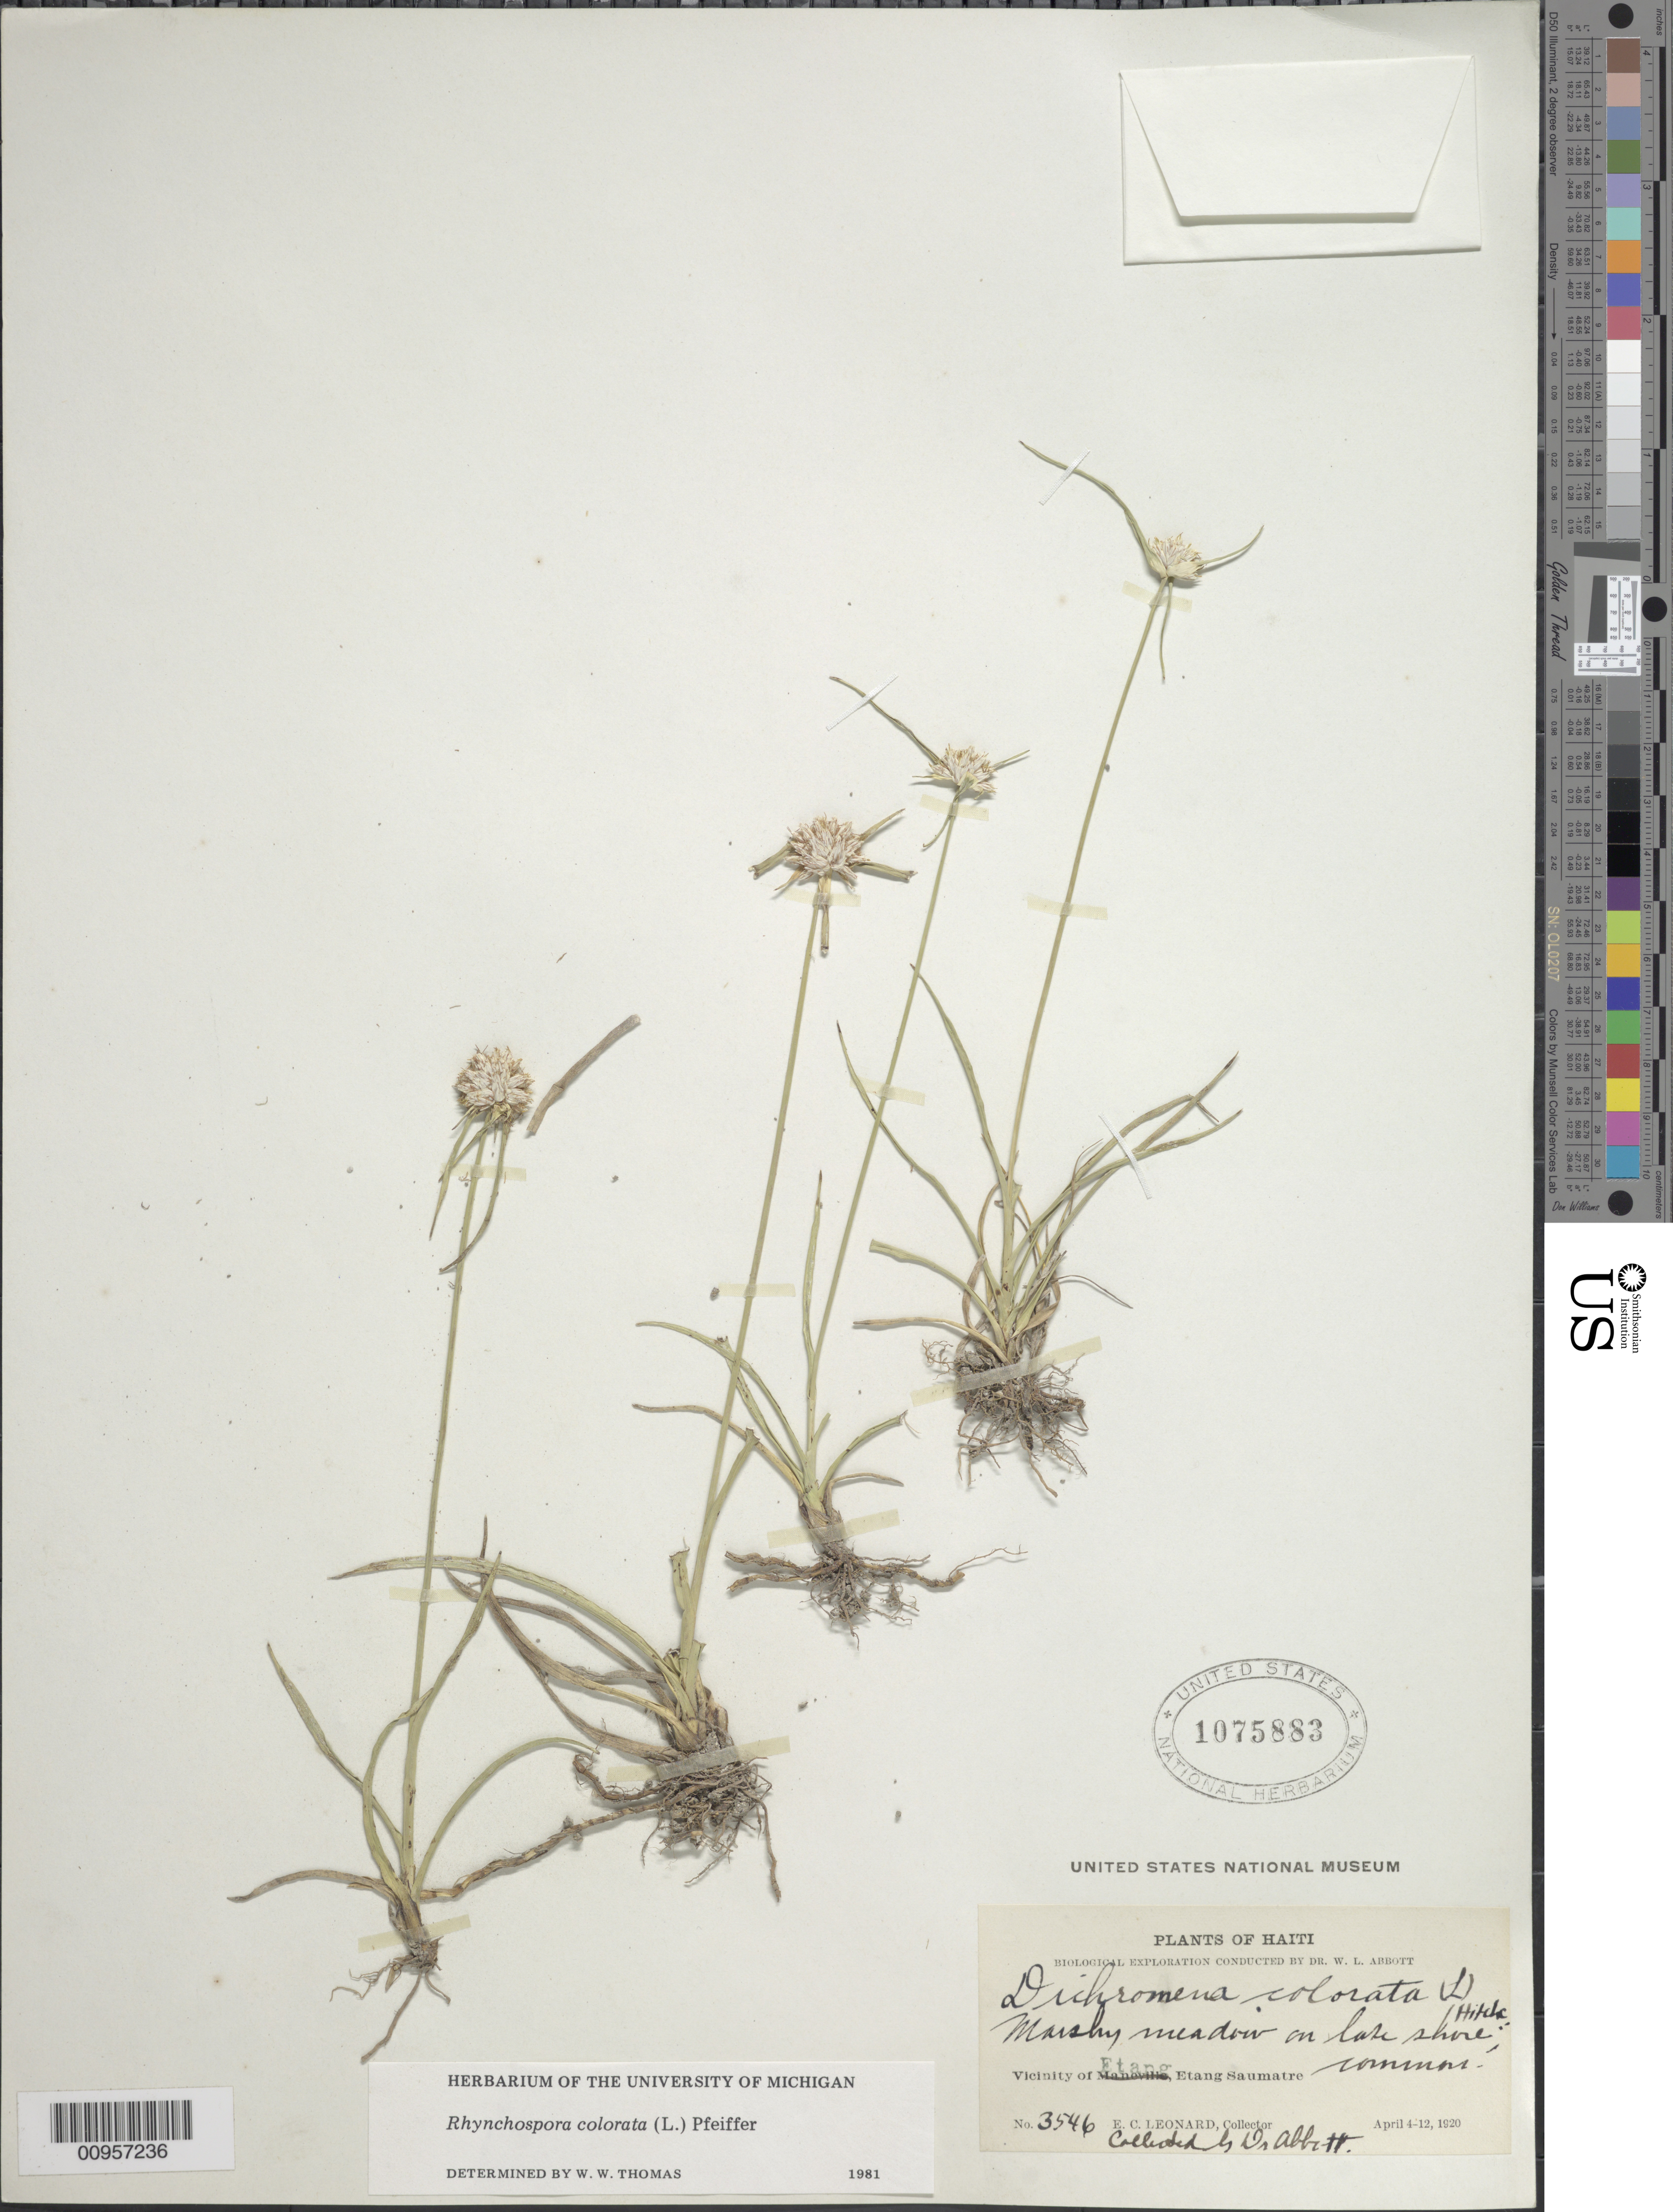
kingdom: Plantae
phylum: Tracheophyta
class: Liliopsida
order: Poales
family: Cyperaceae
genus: Rhynchospora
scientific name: Rhynchospora colorata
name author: (L.) H. Pfeiff.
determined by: Thomas, W. W., (NY), New York Botanical Garden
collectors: W. L. Abbott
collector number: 3546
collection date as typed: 04 Apr 1920 to 12 Apr 1920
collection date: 1920-04-04/1920-04-12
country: Haiti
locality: Vicinity of Etang, Etang Saumatre, marshy meadow on lake shore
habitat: Marshy meadow on lake shore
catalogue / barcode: US 1075883